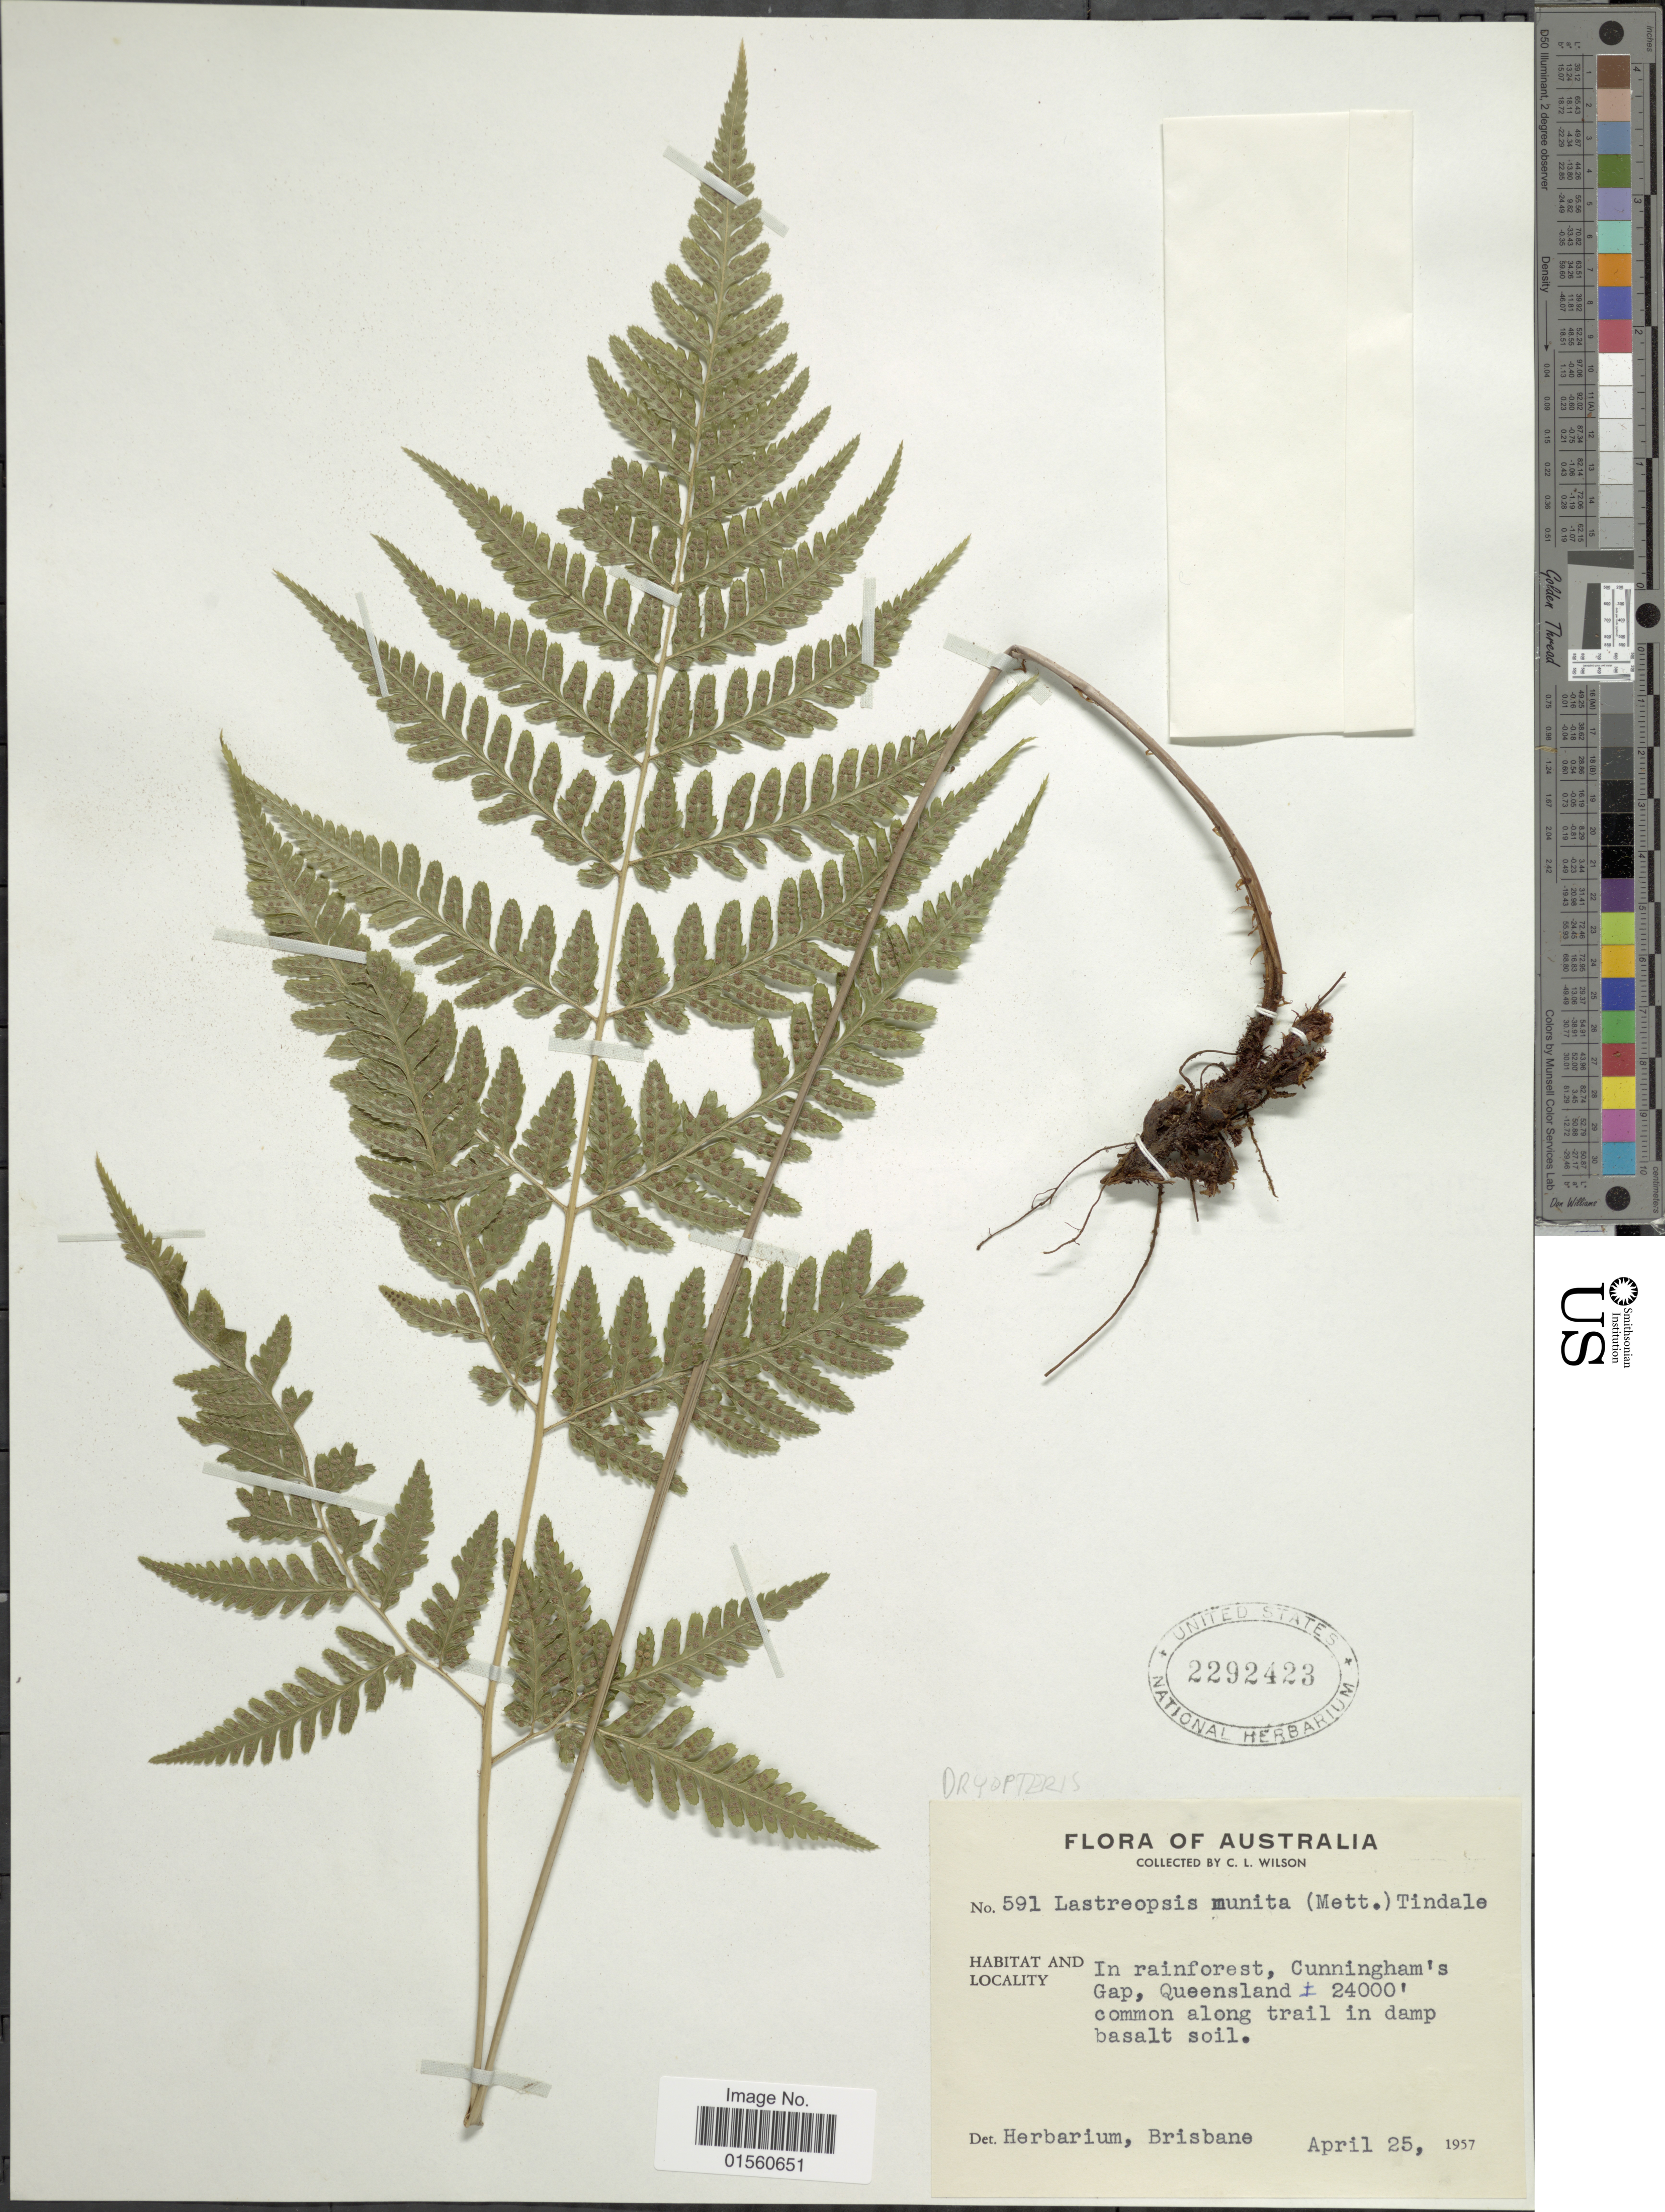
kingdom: Plantae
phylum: Tracheophyta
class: Polypodiopsida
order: Polypodiales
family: Dryopteridaceae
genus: Parapolystichum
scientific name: Parapolystichum munitum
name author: (Mett.) Labiak et al.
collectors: C. L. Wilson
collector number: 591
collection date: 1957-04-25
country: Australia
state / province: Queensland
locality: Cunningham's Gap, Queensland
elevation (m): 7315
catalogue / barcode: US 2292423